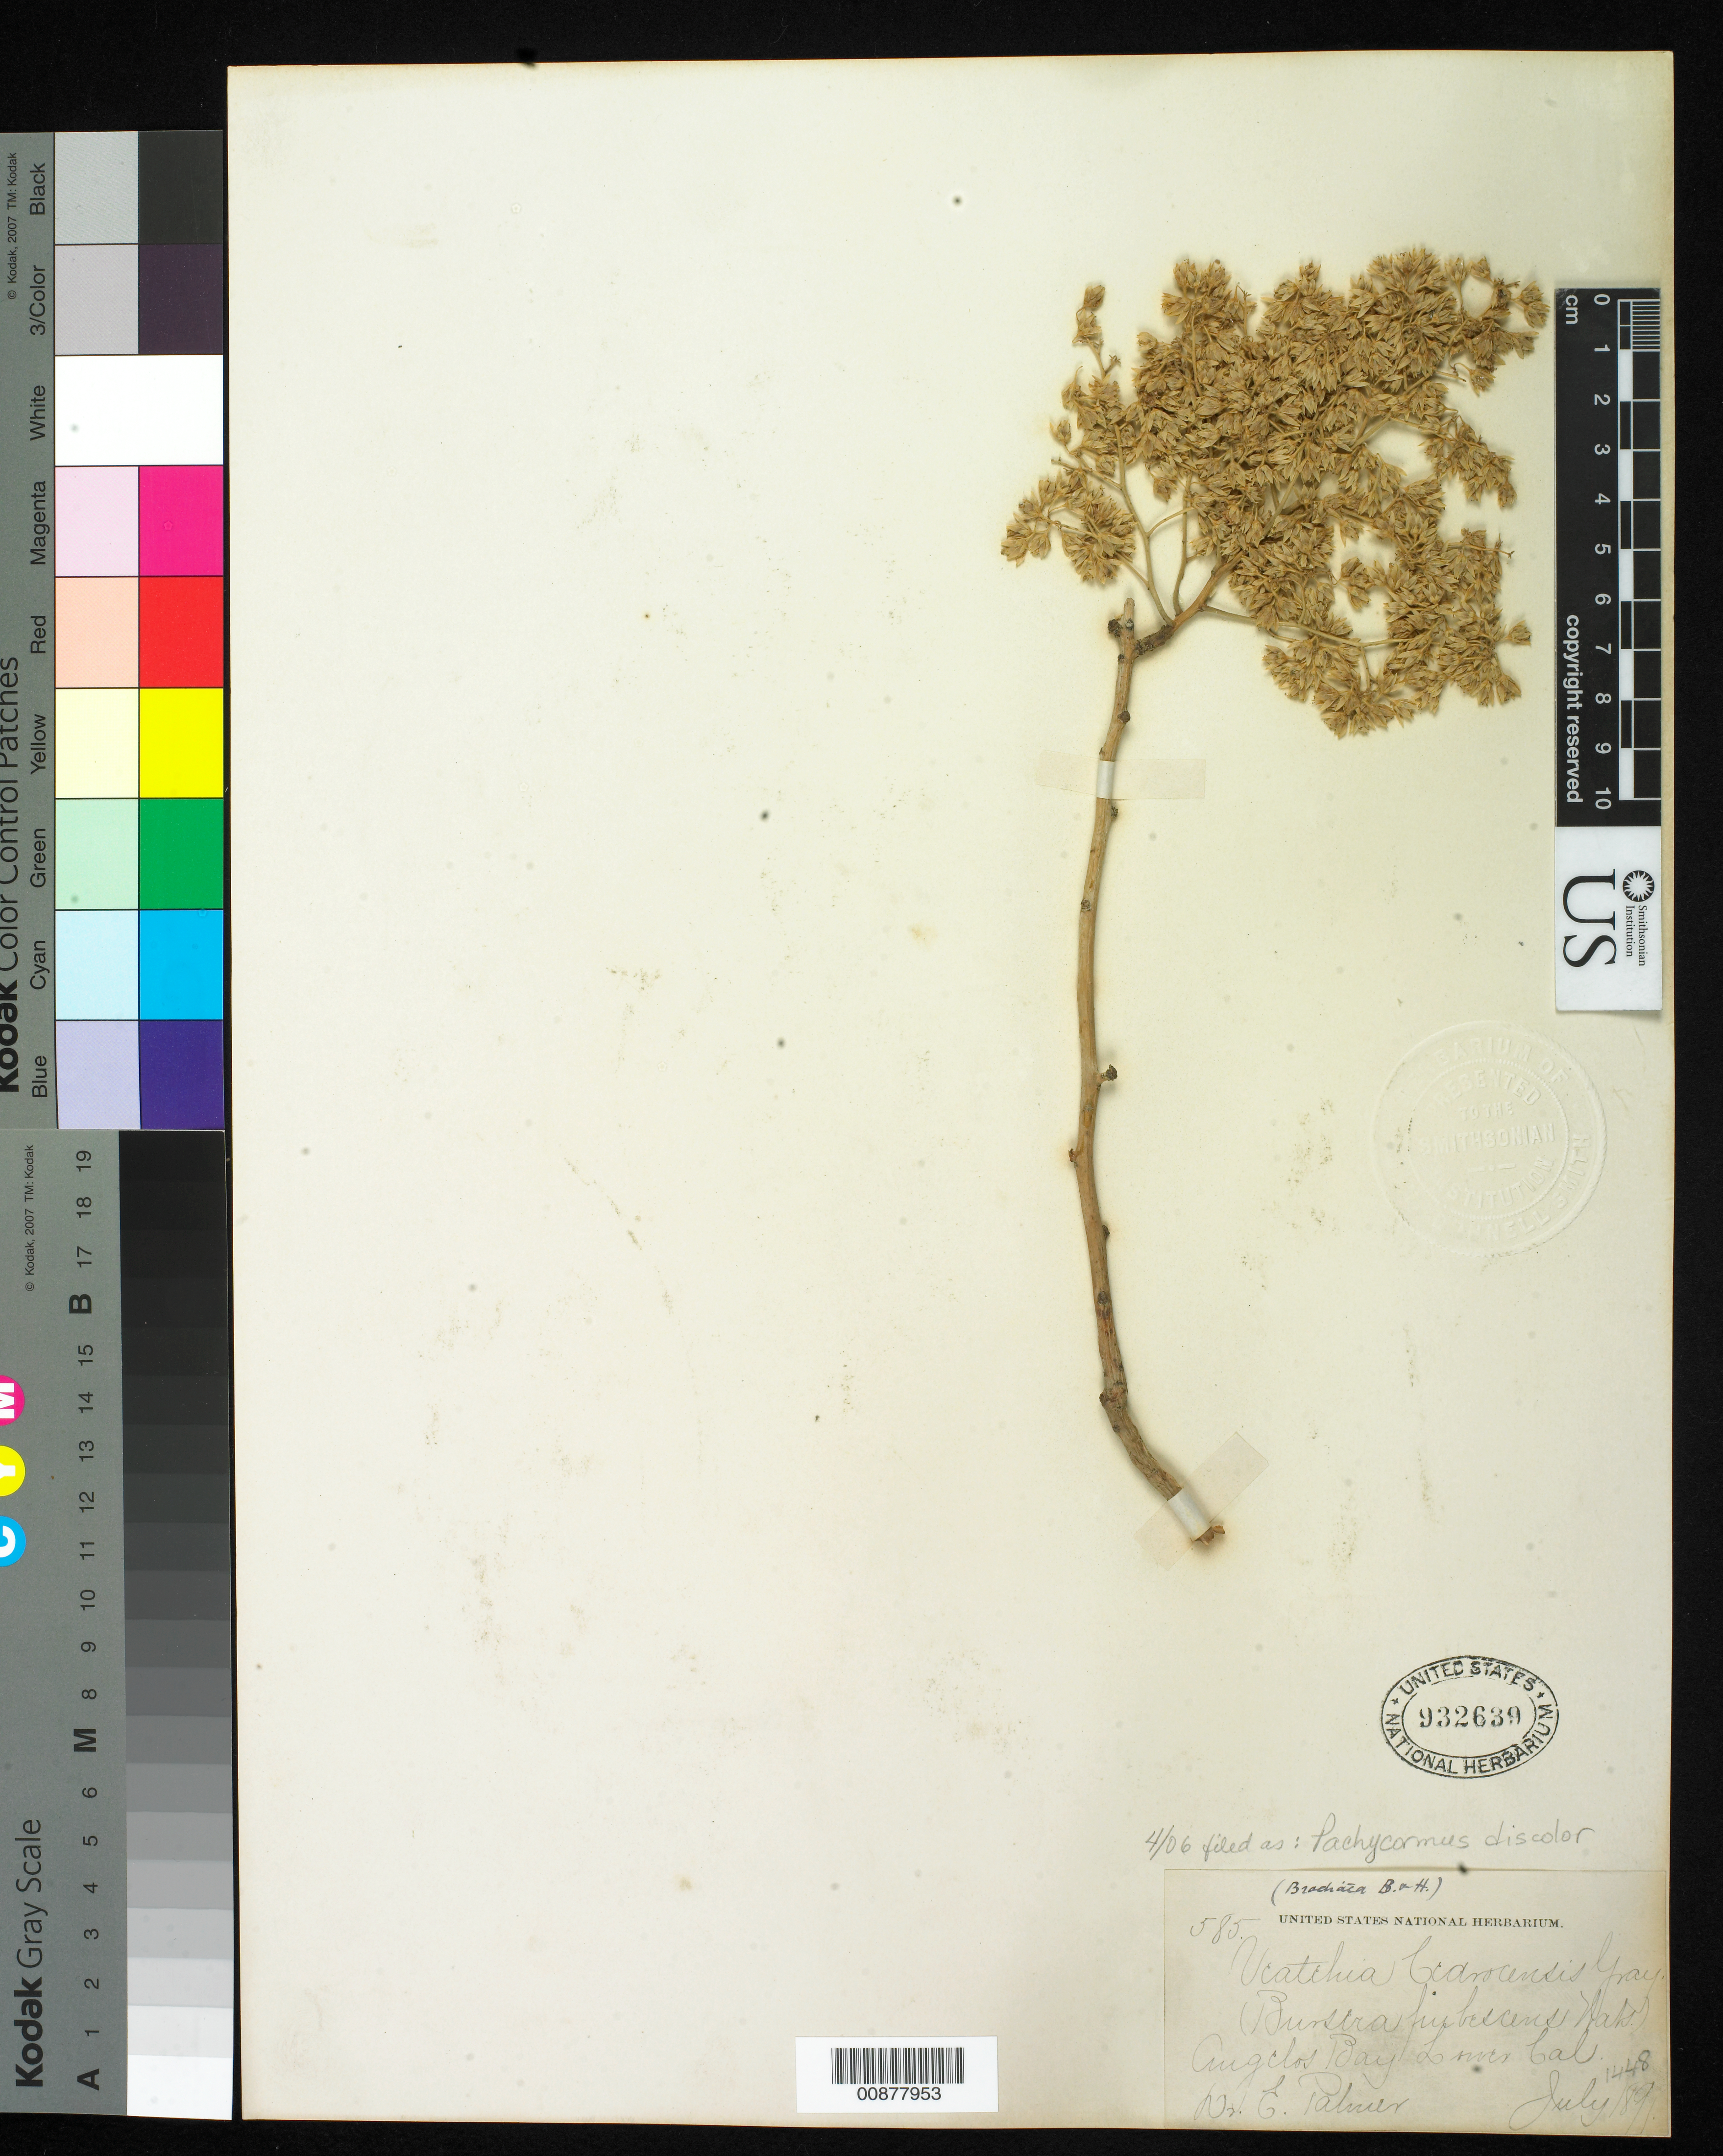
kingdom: Plantae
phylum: Tracheophyta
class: Magnoliopsida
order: Sapindales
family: Anacardiaceae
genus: Pachycormus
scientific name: Pachycormus discolor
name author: (Benth.) Coville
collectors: E. Palmer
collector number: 585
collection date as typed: Jul 1891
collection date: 1891-07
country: Mexico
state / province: Baja California Norte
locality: Los Angeles Bay, Baja California.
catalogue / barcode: US 932639